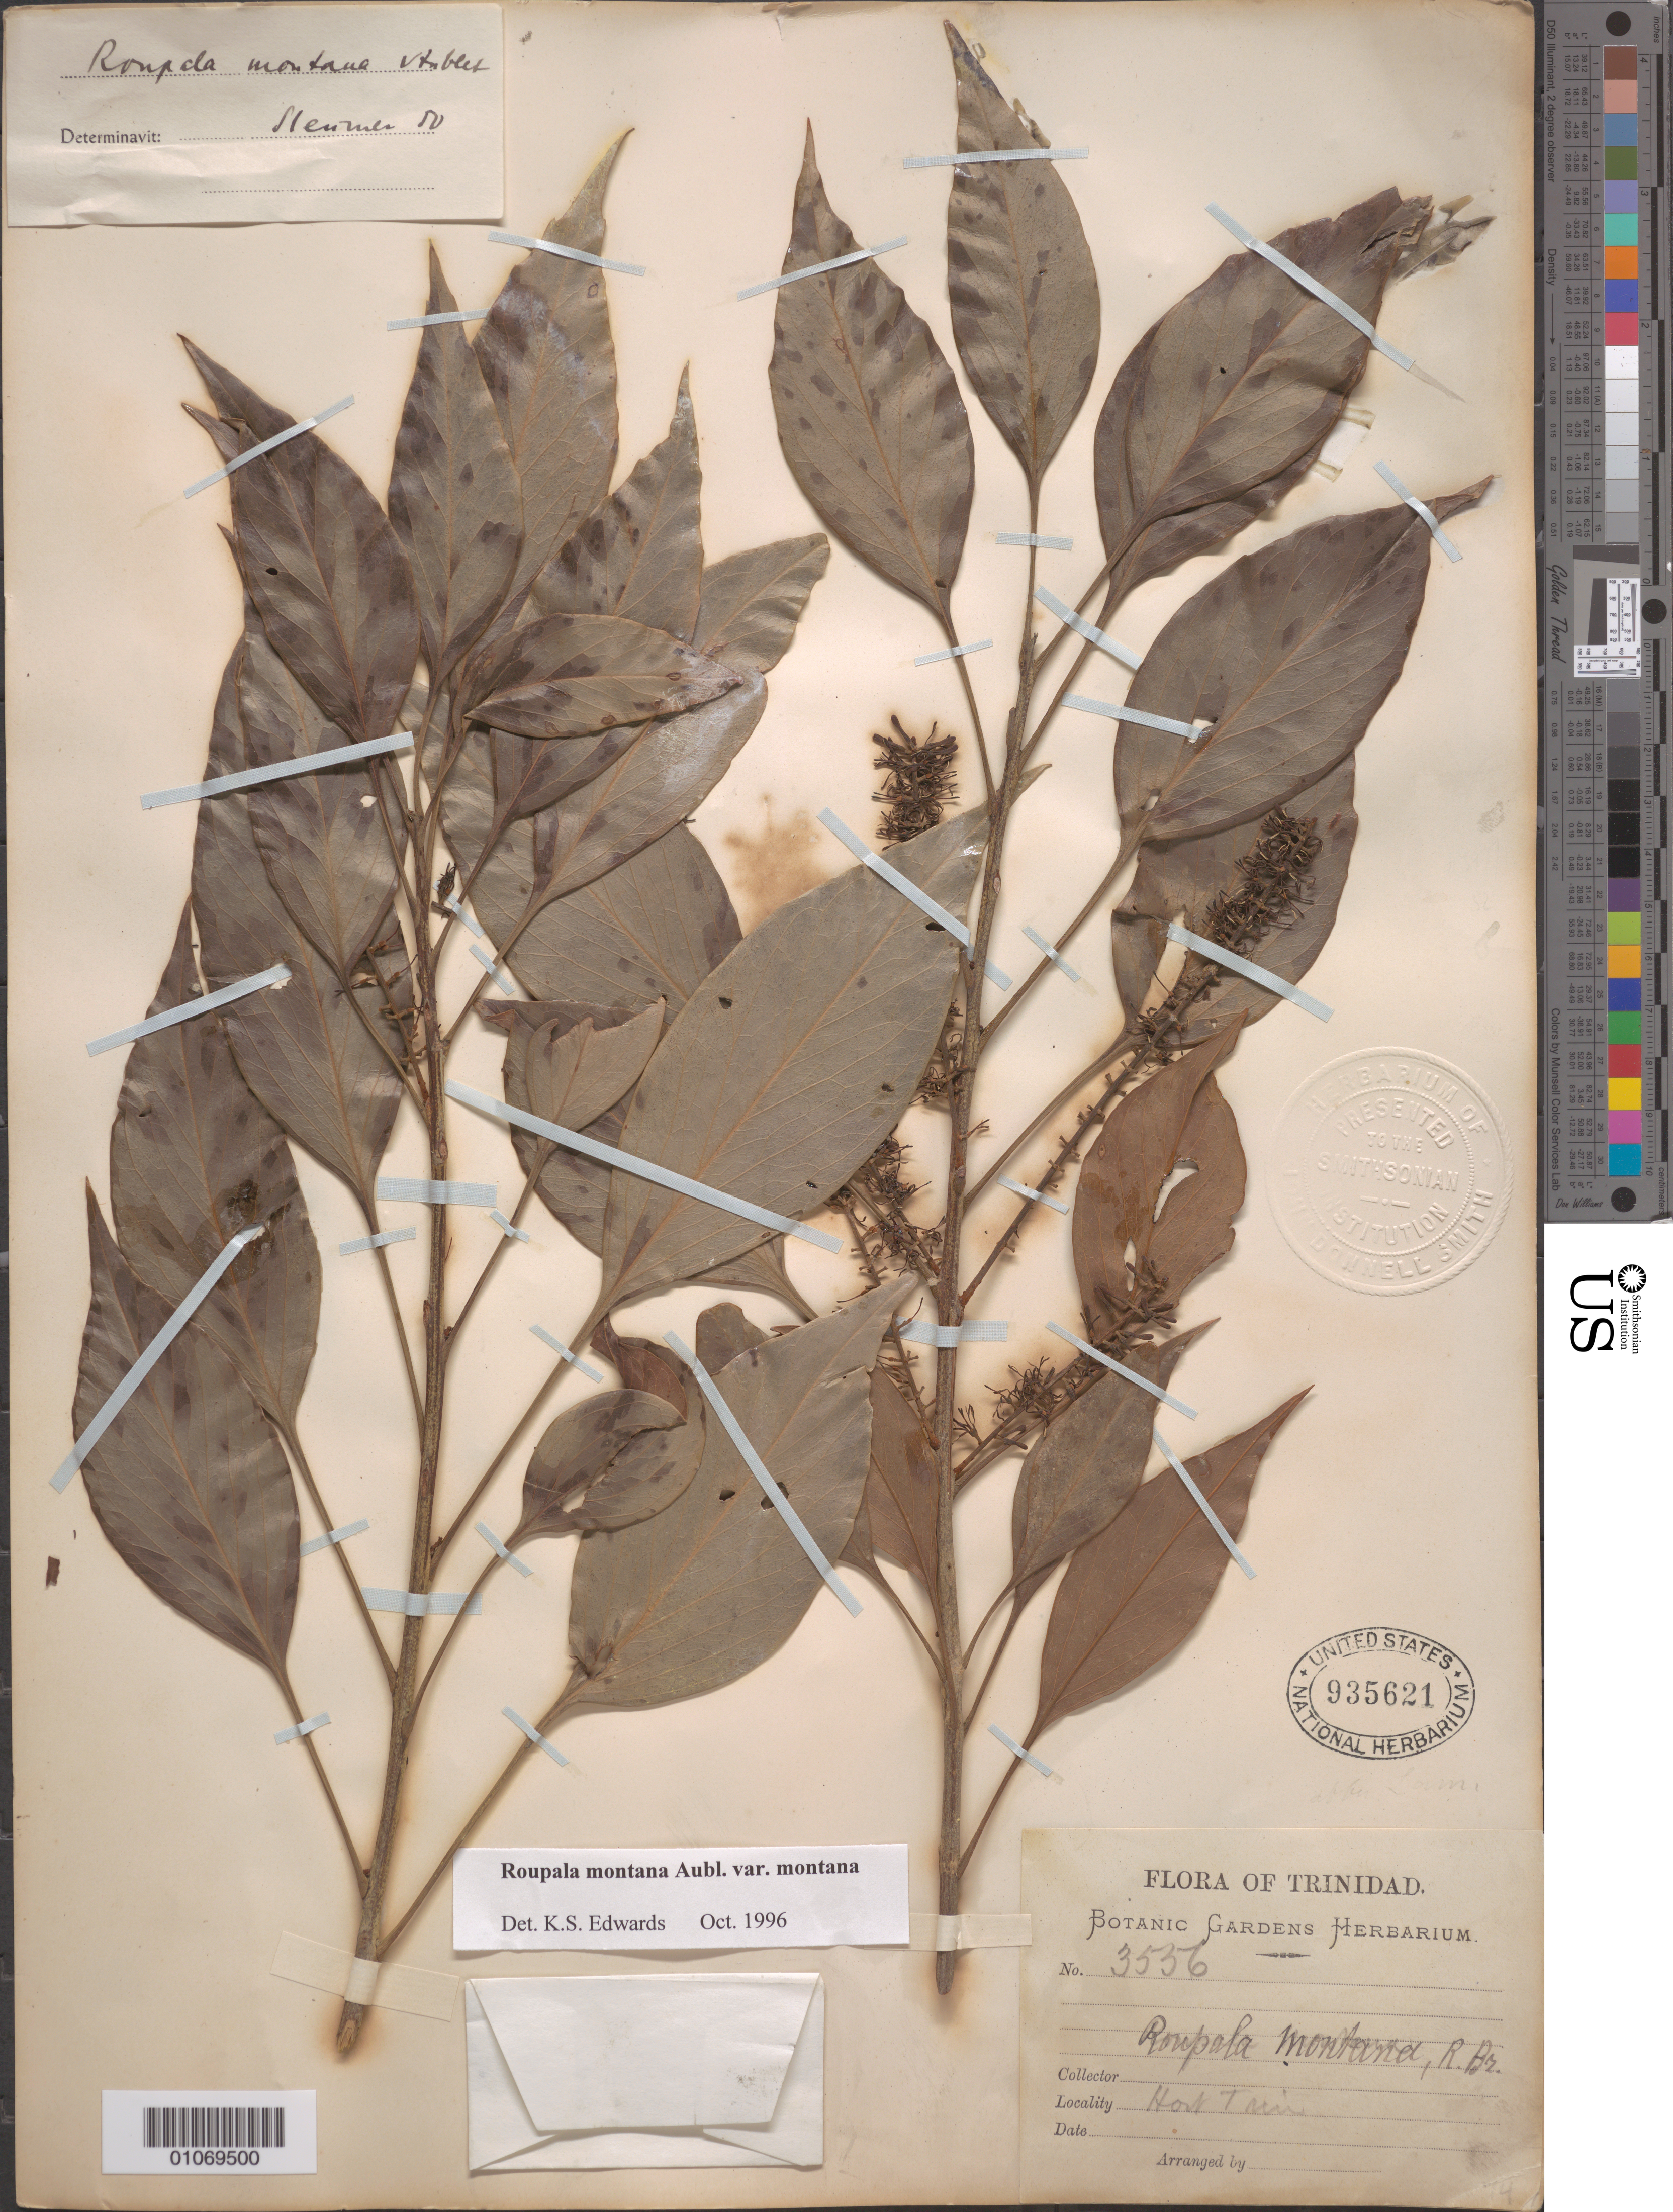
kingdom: Plantae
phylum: Tracheophyta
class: Magnoliopsida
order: Proteales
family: Proteaceae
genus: Roupala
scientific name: Roupala montana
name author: Aubl.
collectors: Botanic Gardens Herbarium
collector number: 3556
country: Trinidad and Tobago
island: Trinidad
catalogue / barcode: US 935621